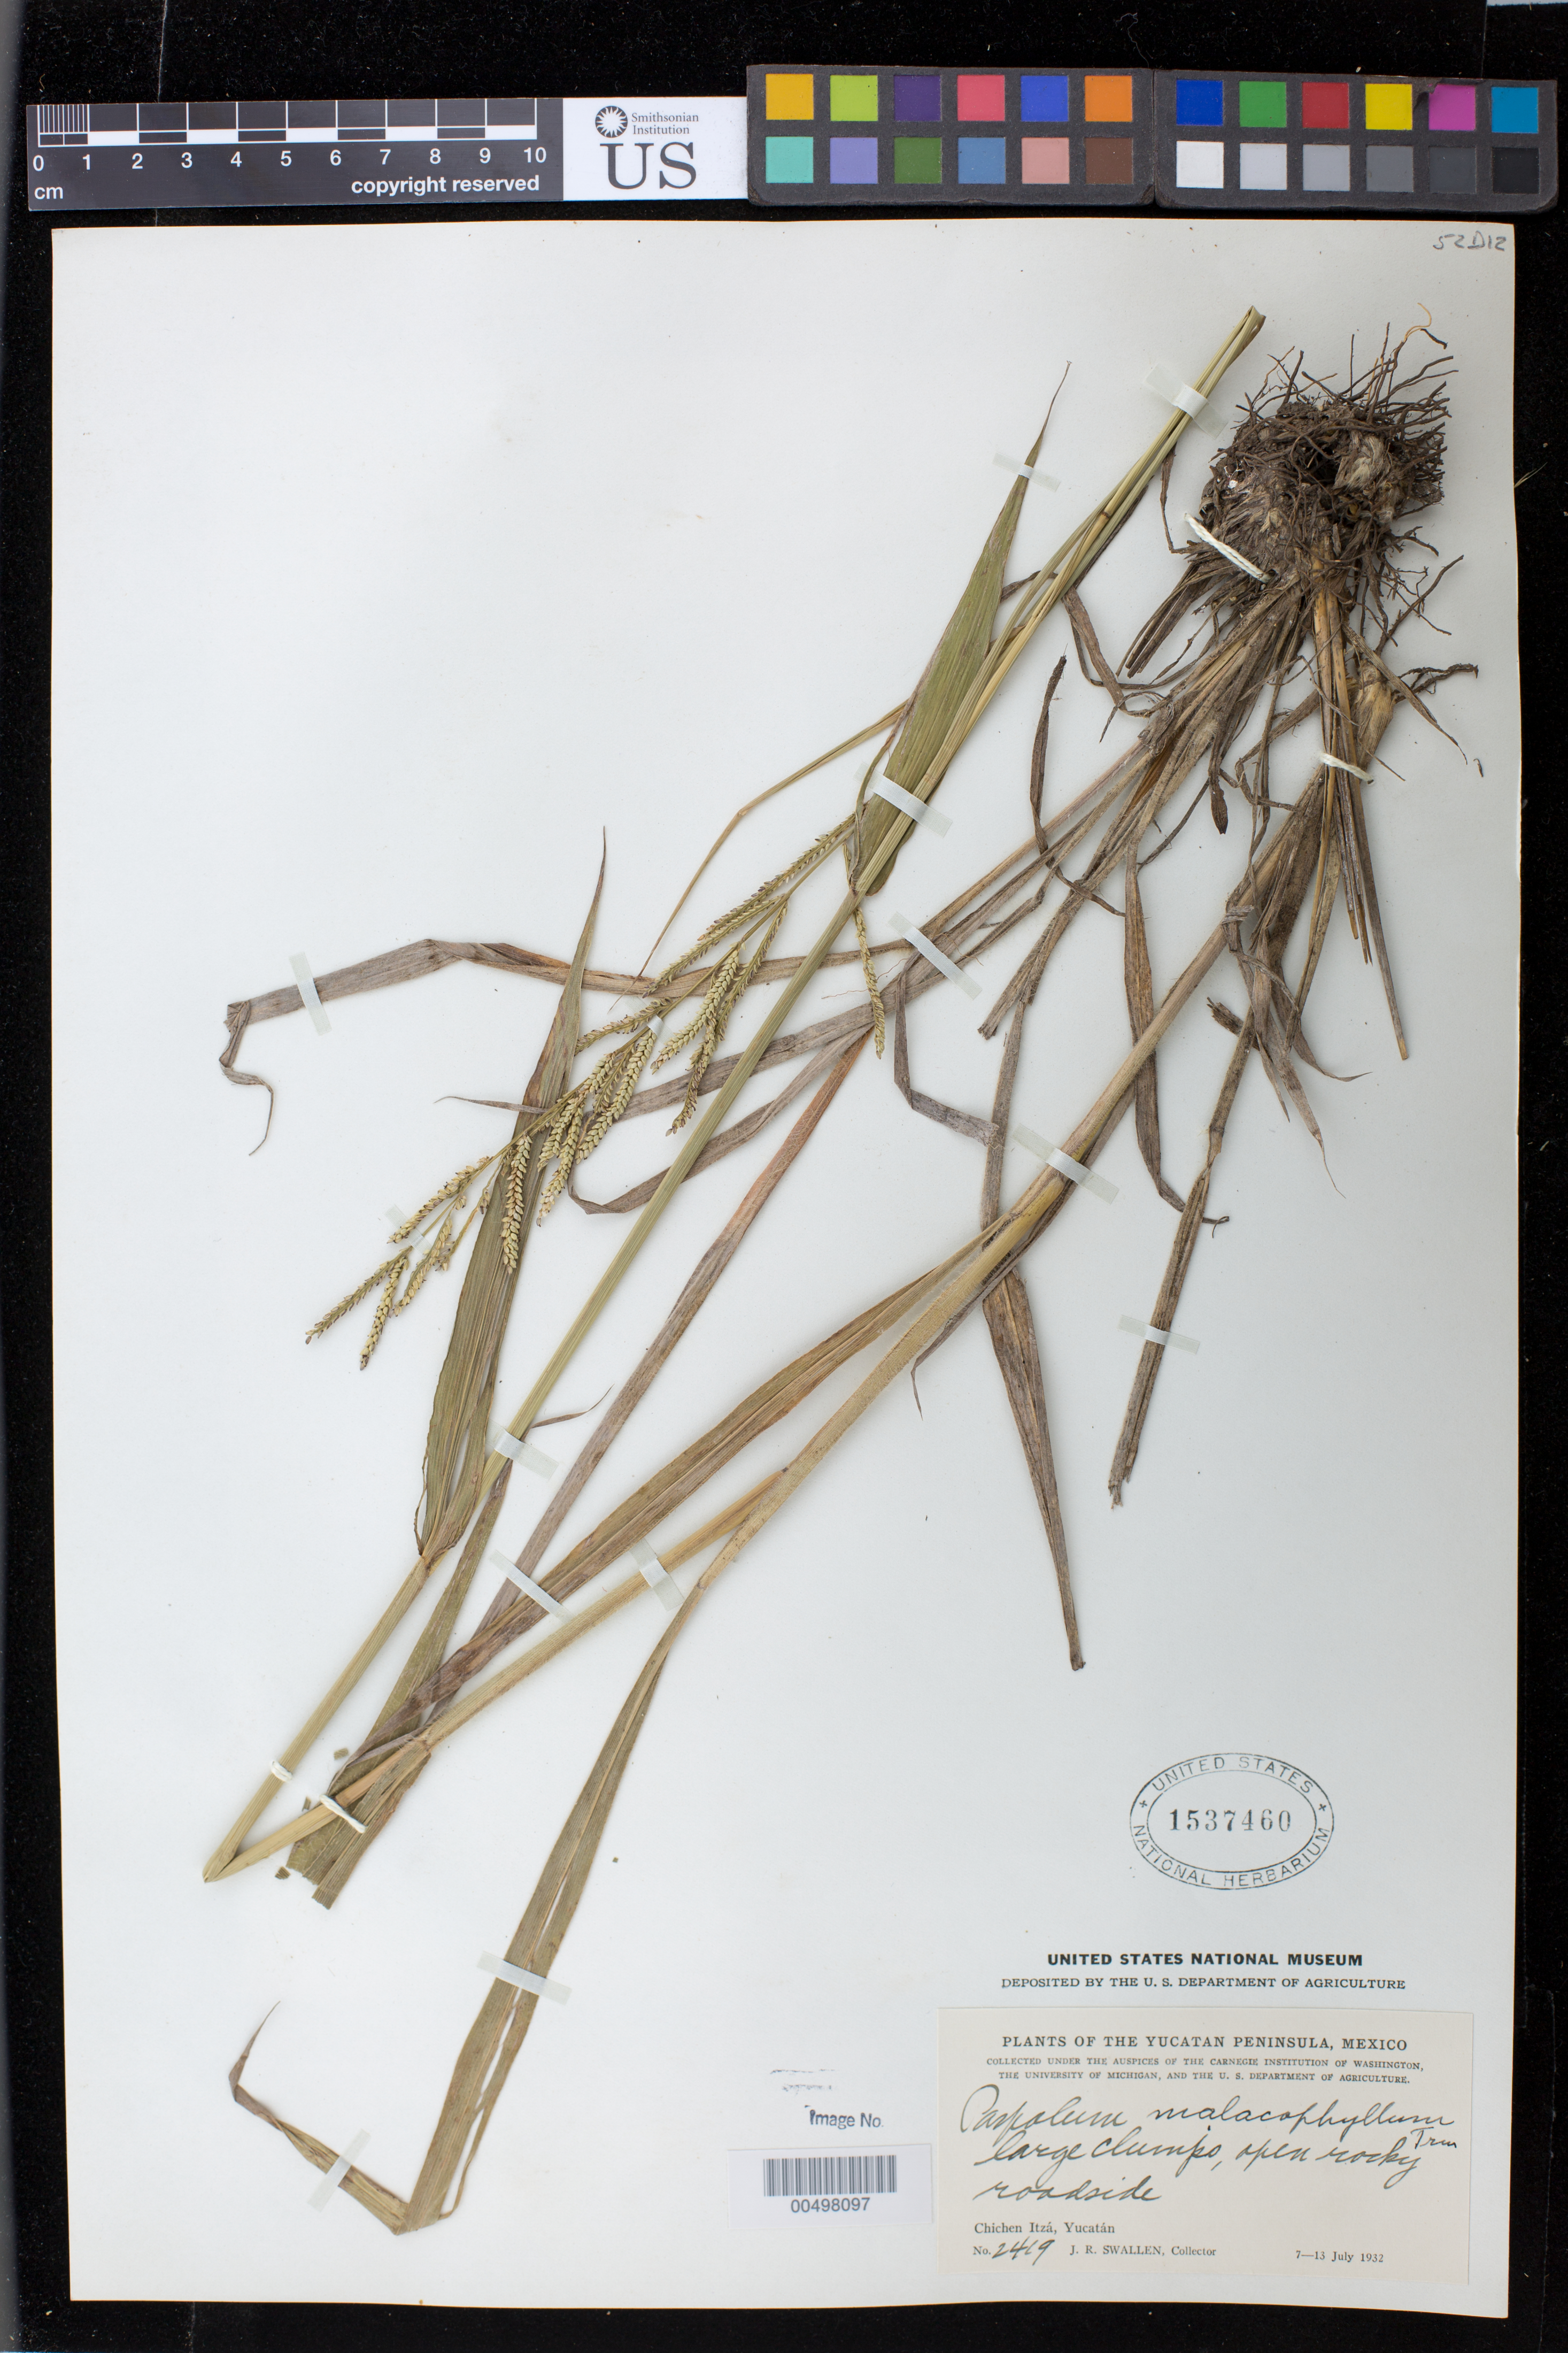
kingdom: Plantae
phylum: Tracheophyta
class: Liliopsida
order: Poales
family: Poaceae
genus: Paspalum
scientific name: Paspalum malacophyllum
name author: Trin.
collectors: J. R. Swallen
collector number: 2419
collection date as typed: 7 Jul 1932 to 13 Jul 1932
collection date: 1932-07-07/1932-07-13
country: Mexico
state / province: Yucatan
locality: Yucatan Peninsula, Chichen Itz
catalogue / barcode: US 1537460